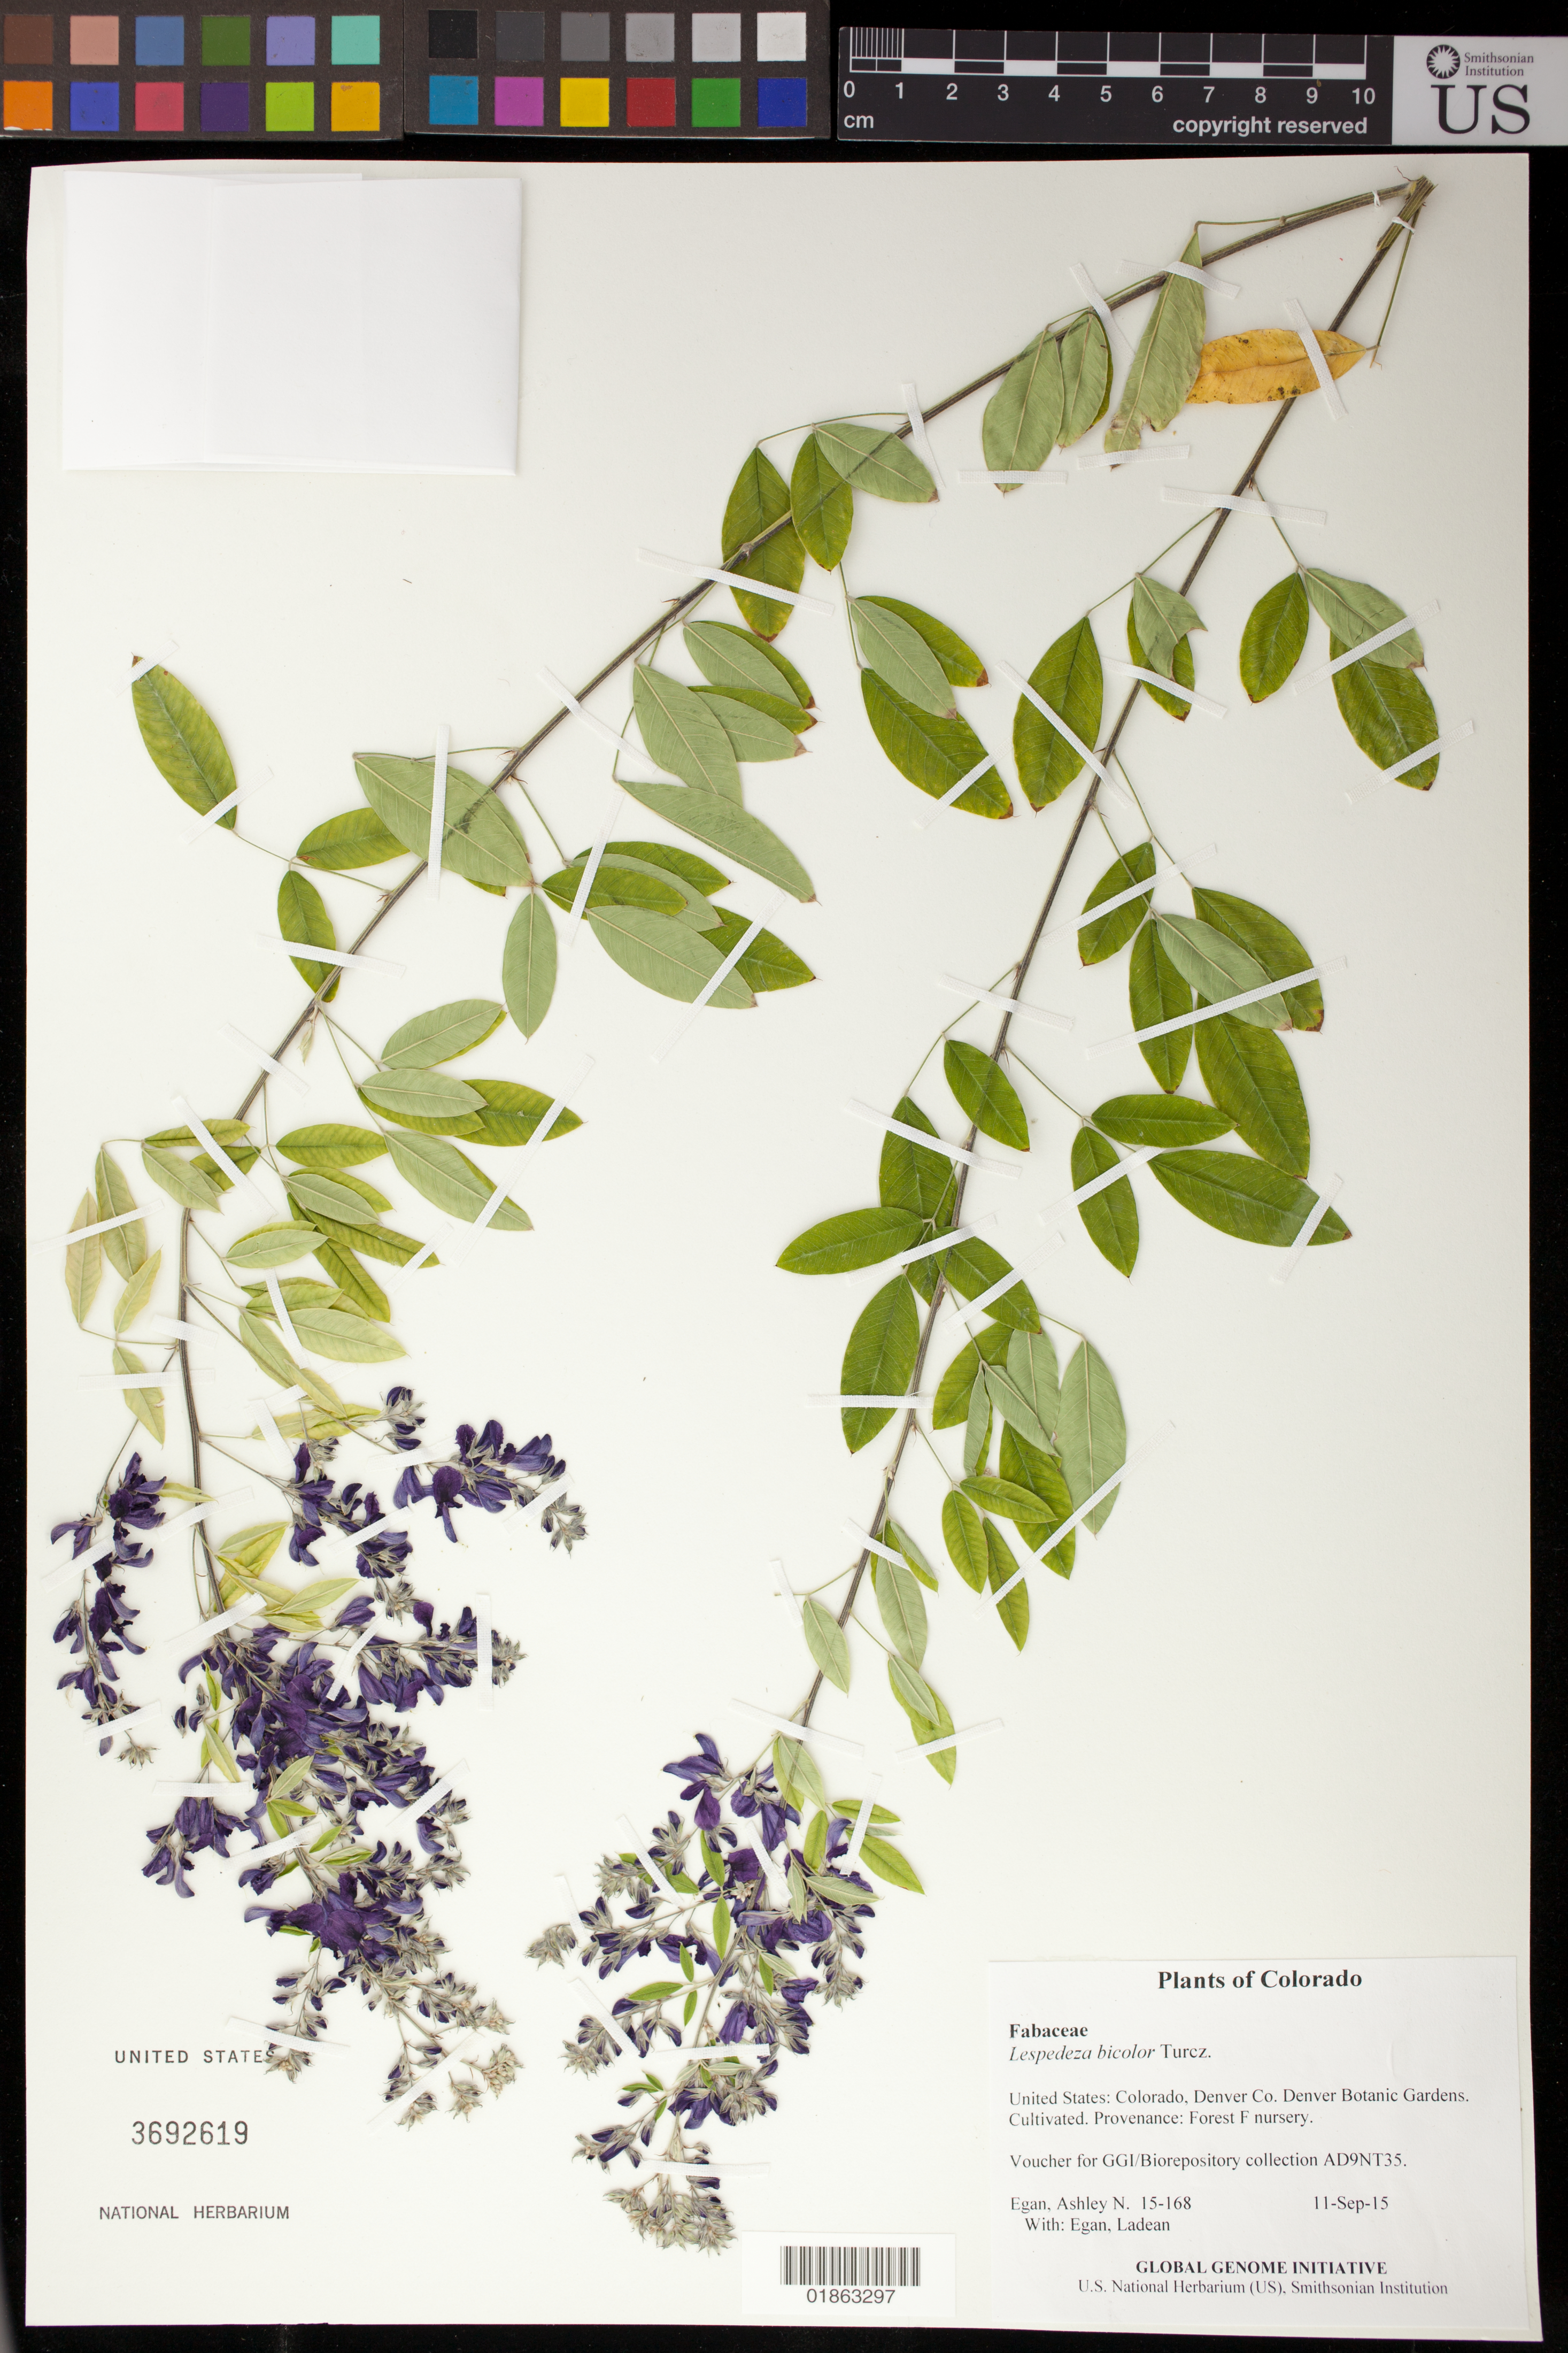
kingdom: Plantae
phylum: Tracheophyta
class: Magnoliopsida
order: Fabales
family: Fabaceae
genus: Lespedeza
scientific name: Lespedeza bicolor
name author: Turcz.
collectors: A. N. Egan & L. Egan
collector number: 15-168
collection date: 2015-09-11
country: United States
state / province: Colorado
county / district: Denver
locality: Denver Botanic Gardens. Cultivated. Provenance: Forest F nursery.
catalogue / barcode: US 3692619